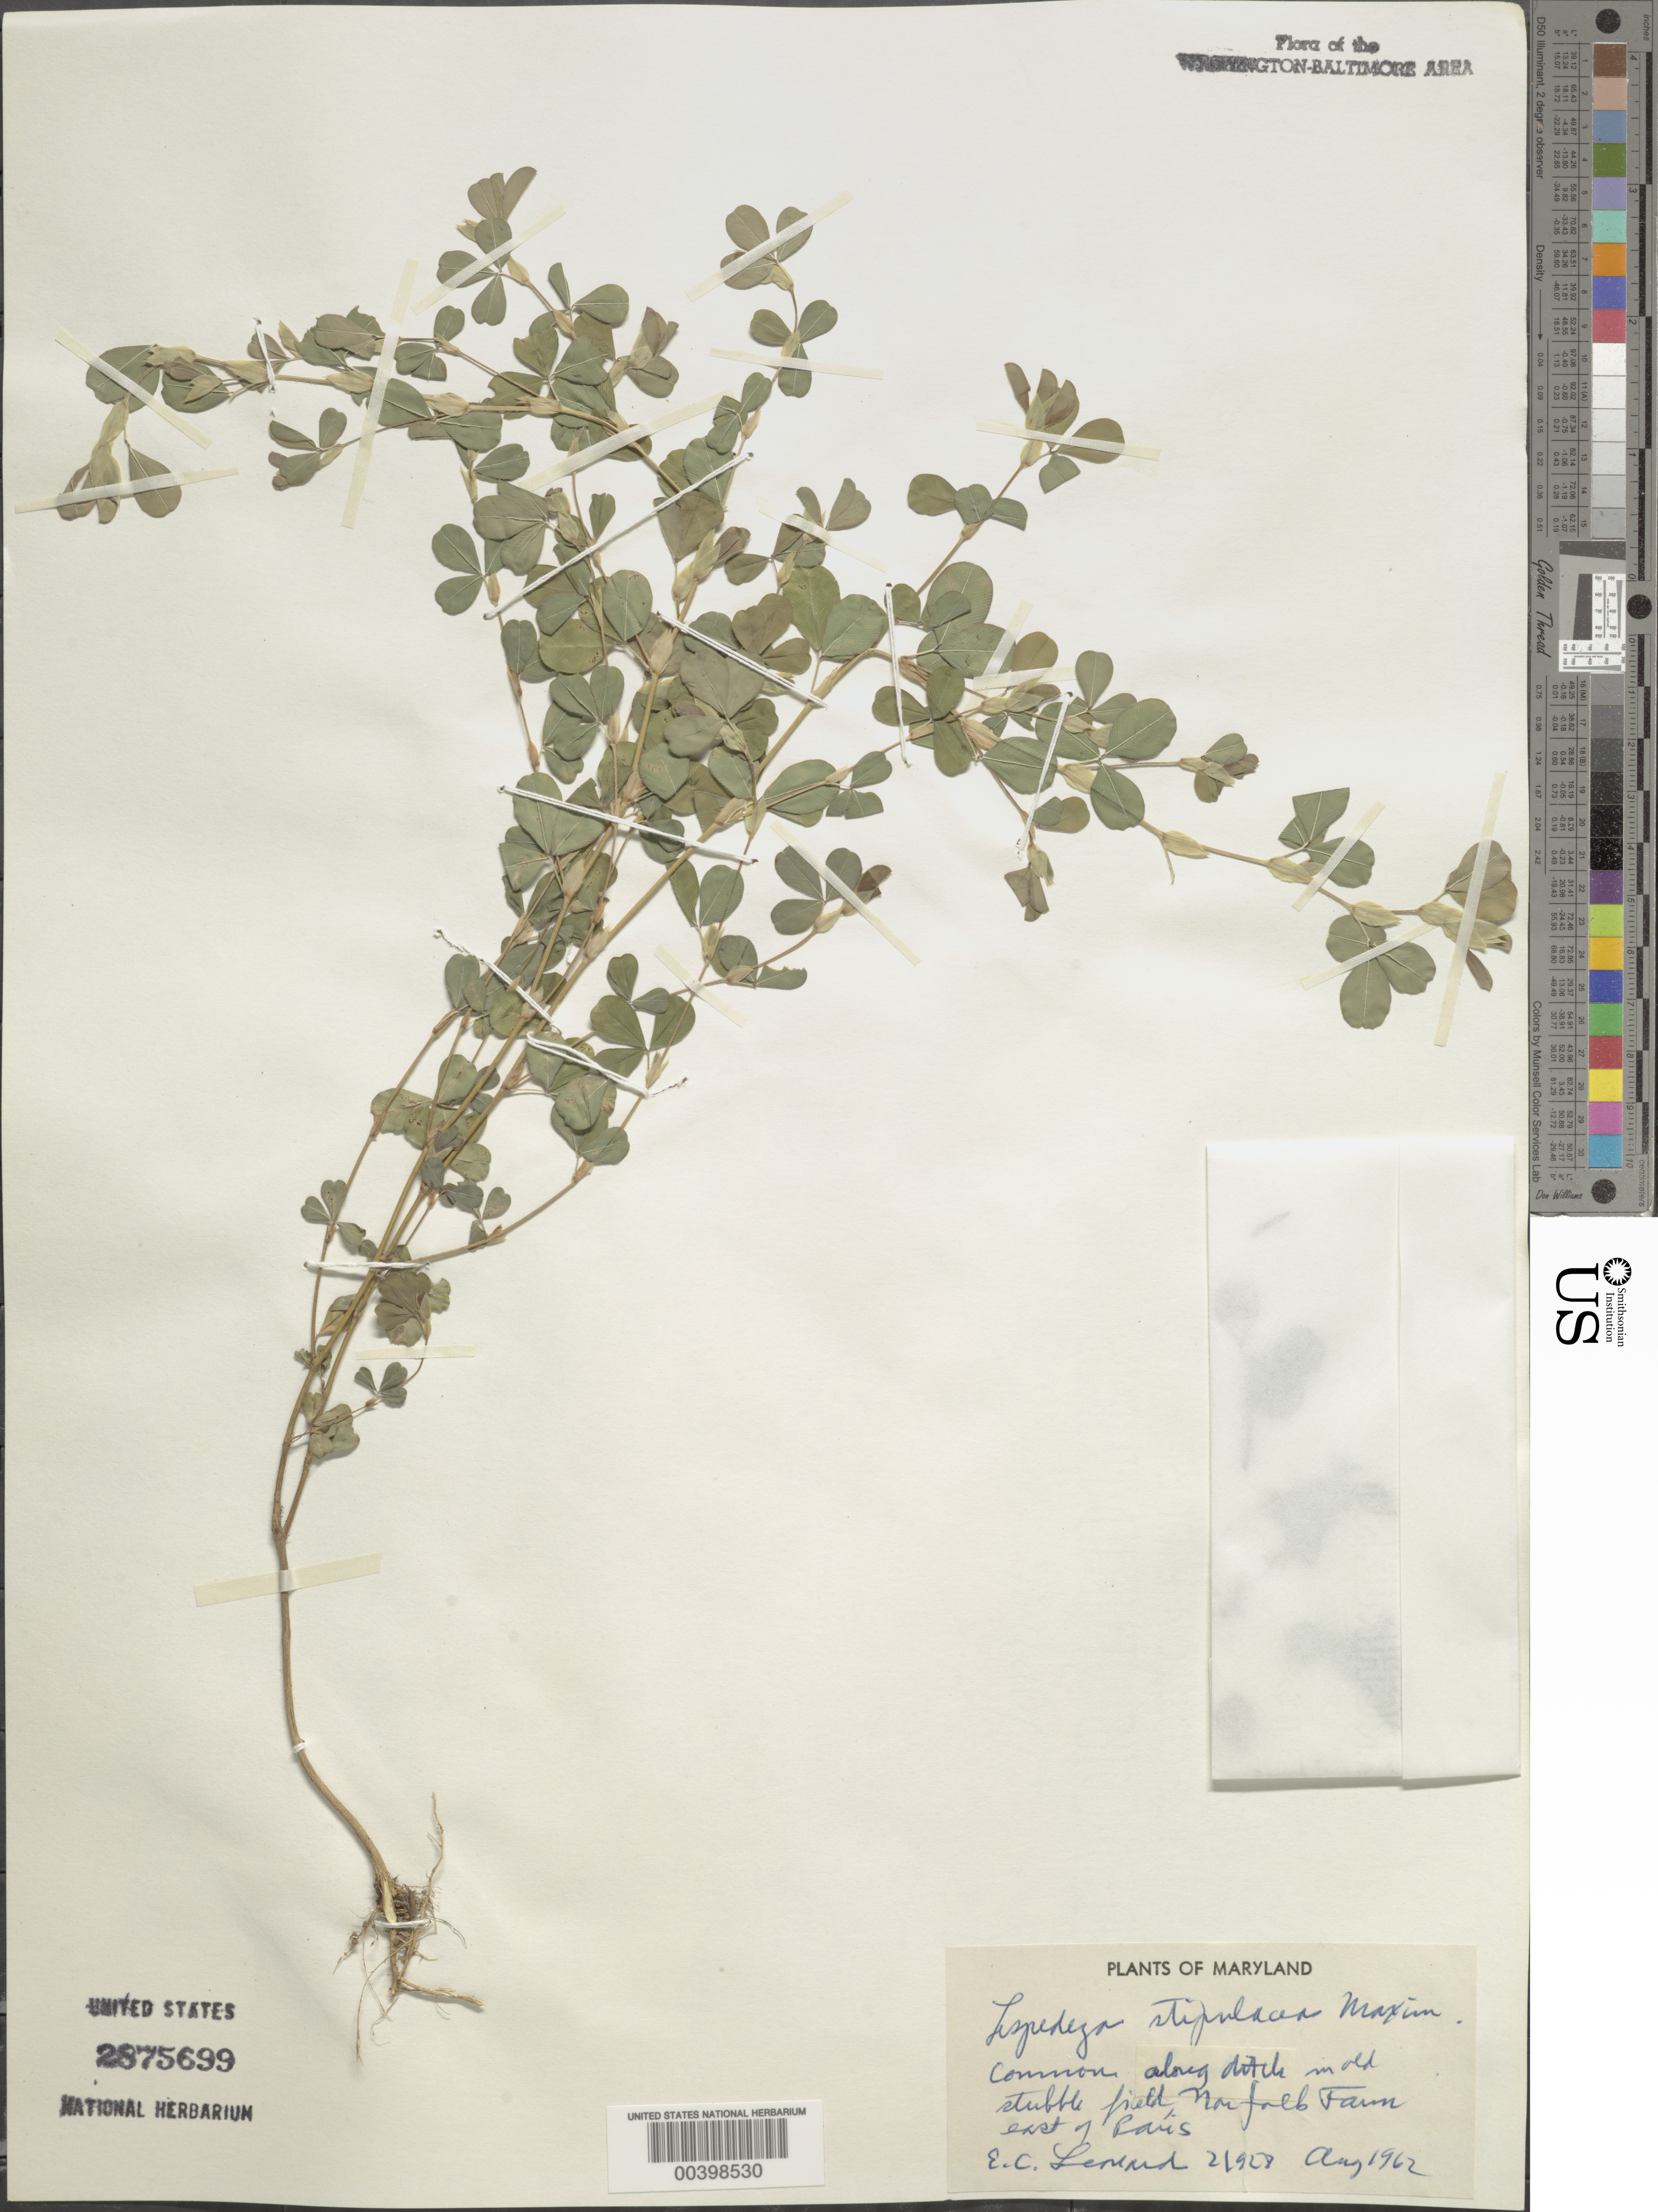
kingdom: Plantae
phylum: Tracheophyta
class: Magnoliopsida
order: Fabales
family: Fabaceae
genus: Kummerowia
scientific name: Kummerowia stipulacea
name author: (Maxim.) Makino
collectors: E. C. Leonard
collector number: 21928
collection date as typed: Aug 1962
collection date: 1962-08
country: United States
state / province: Maryland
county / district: Calvert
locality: Norfolk Farm, east of Paris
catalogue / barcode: US 2875699